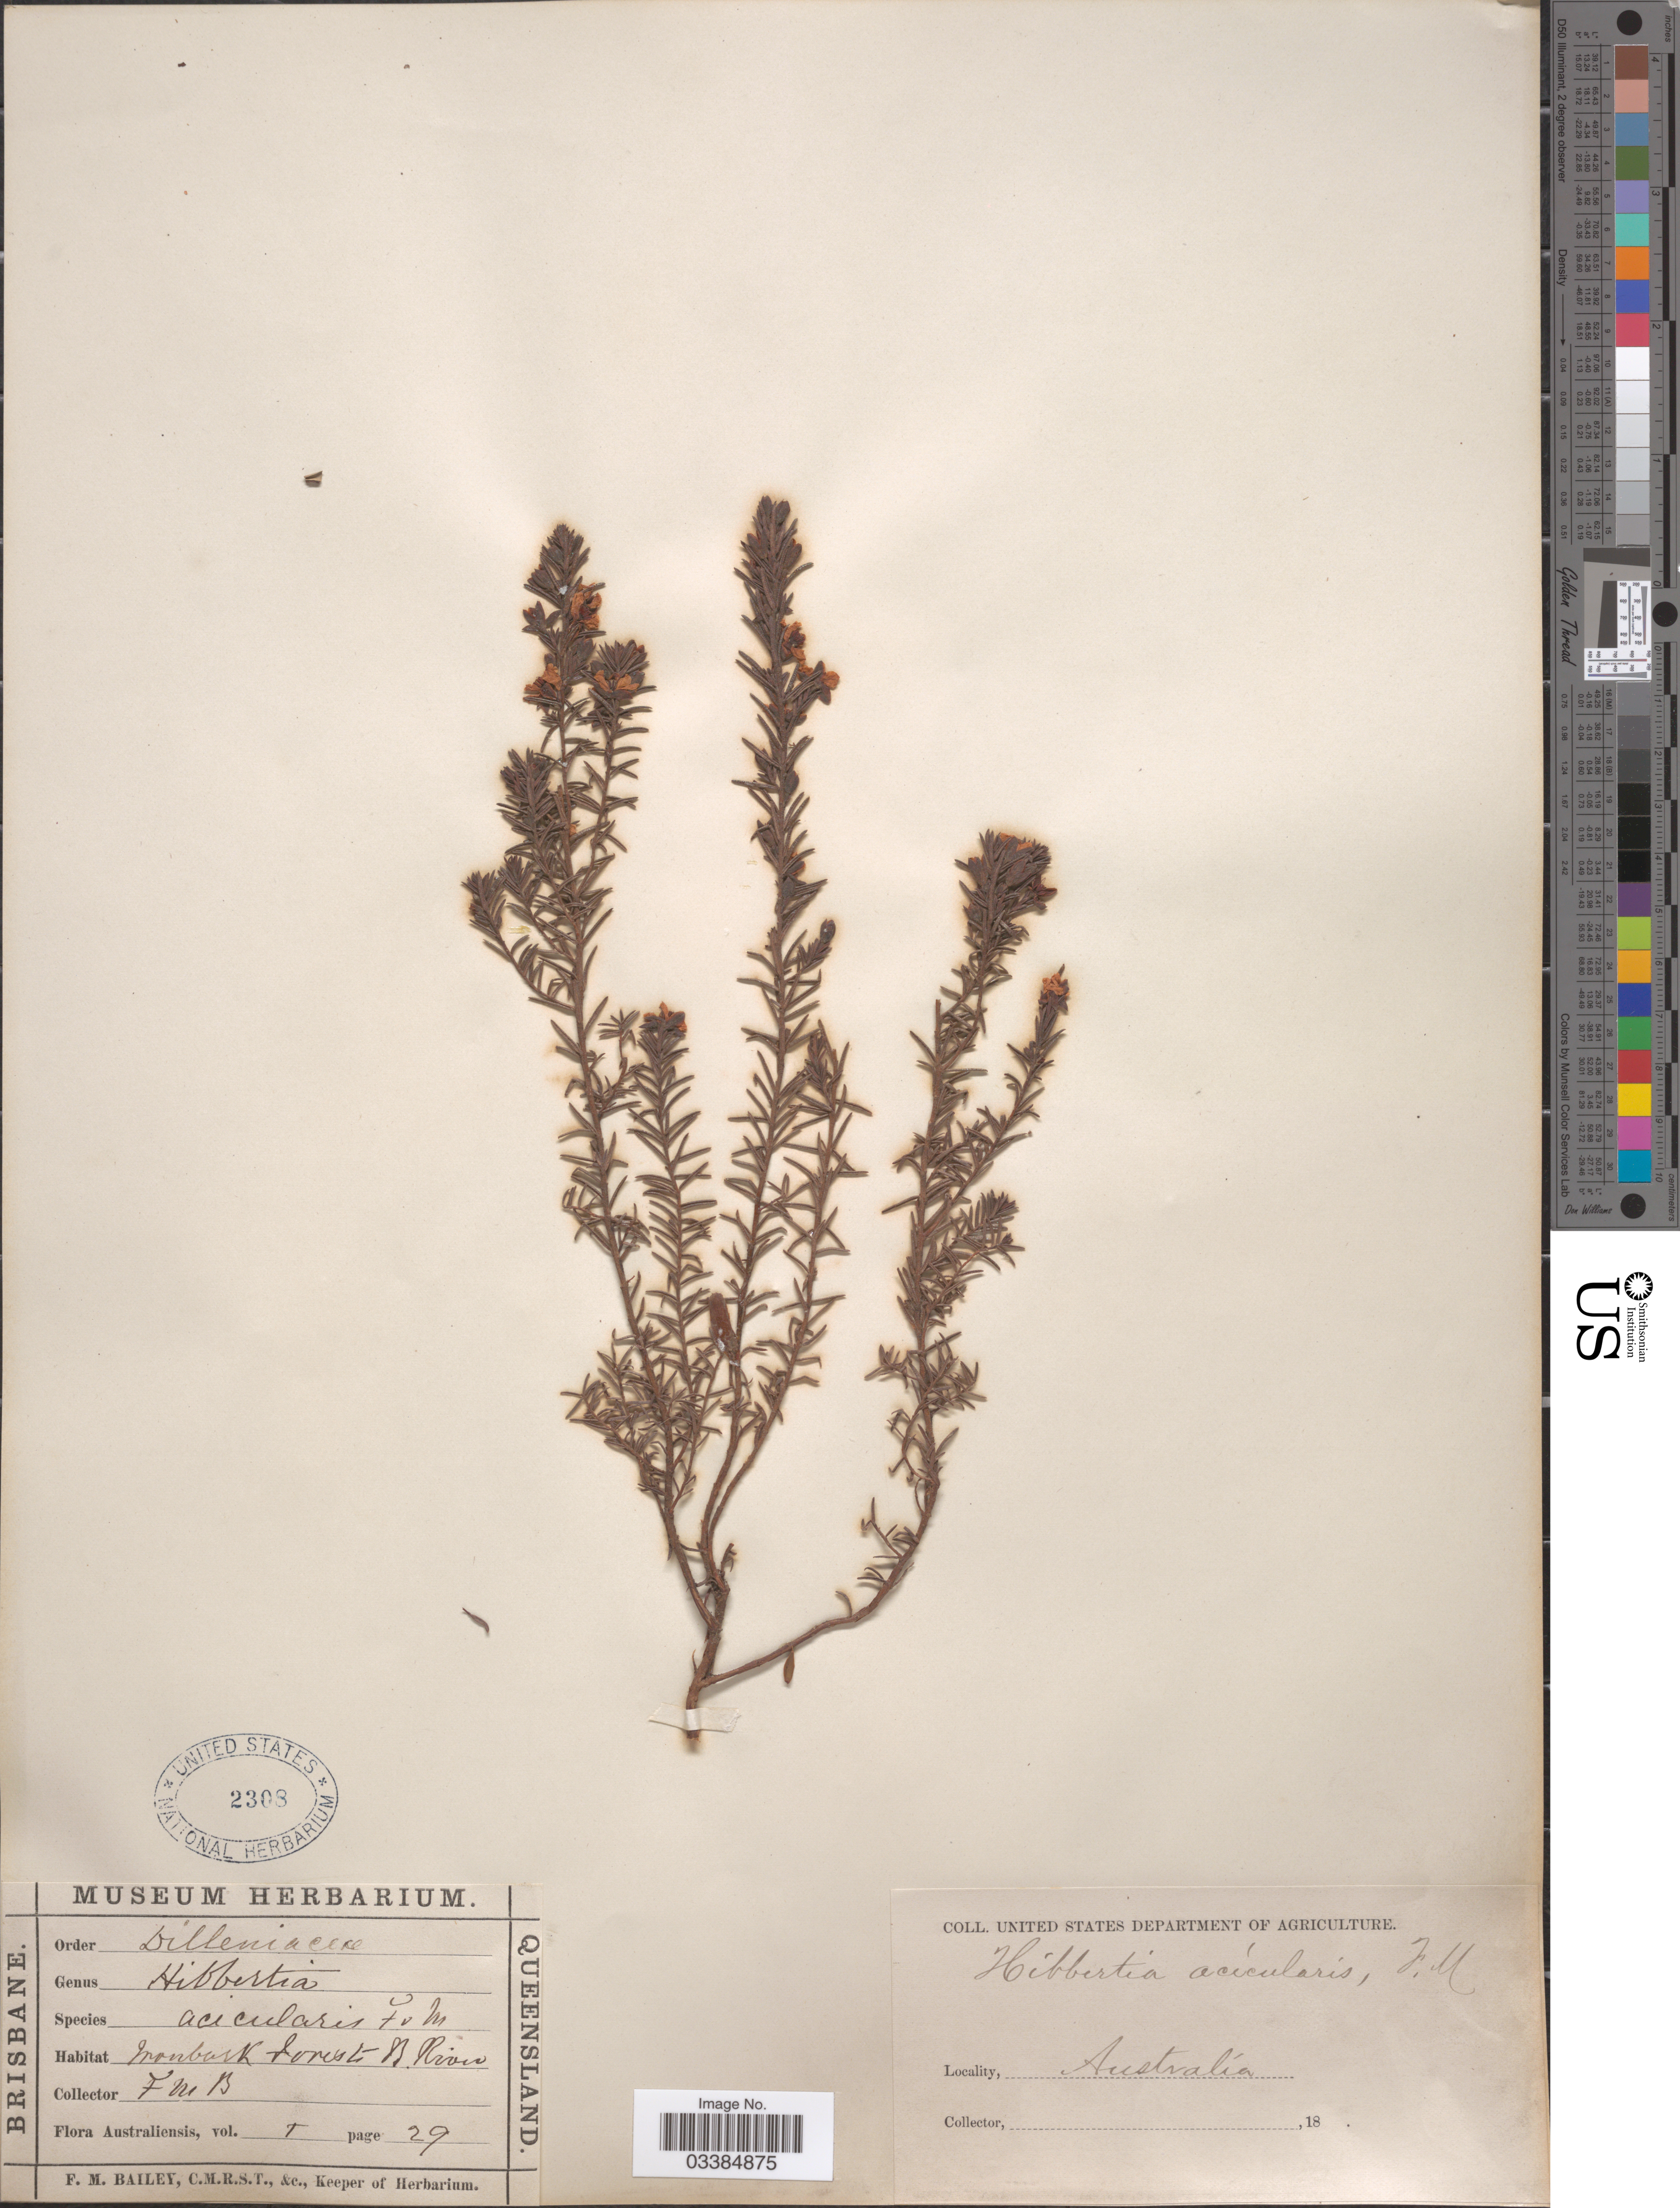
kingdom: Plantae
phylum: Tracheophyta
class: Magnoliopsida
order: Dilleniales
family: Dilleniaceae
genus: Hibbertia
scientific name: Hibbertia acicularis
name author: F. Muell.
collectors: F. M. Bailey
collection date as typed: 18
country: Australia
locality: Ironbark forest B. River.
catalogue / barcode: US 2308